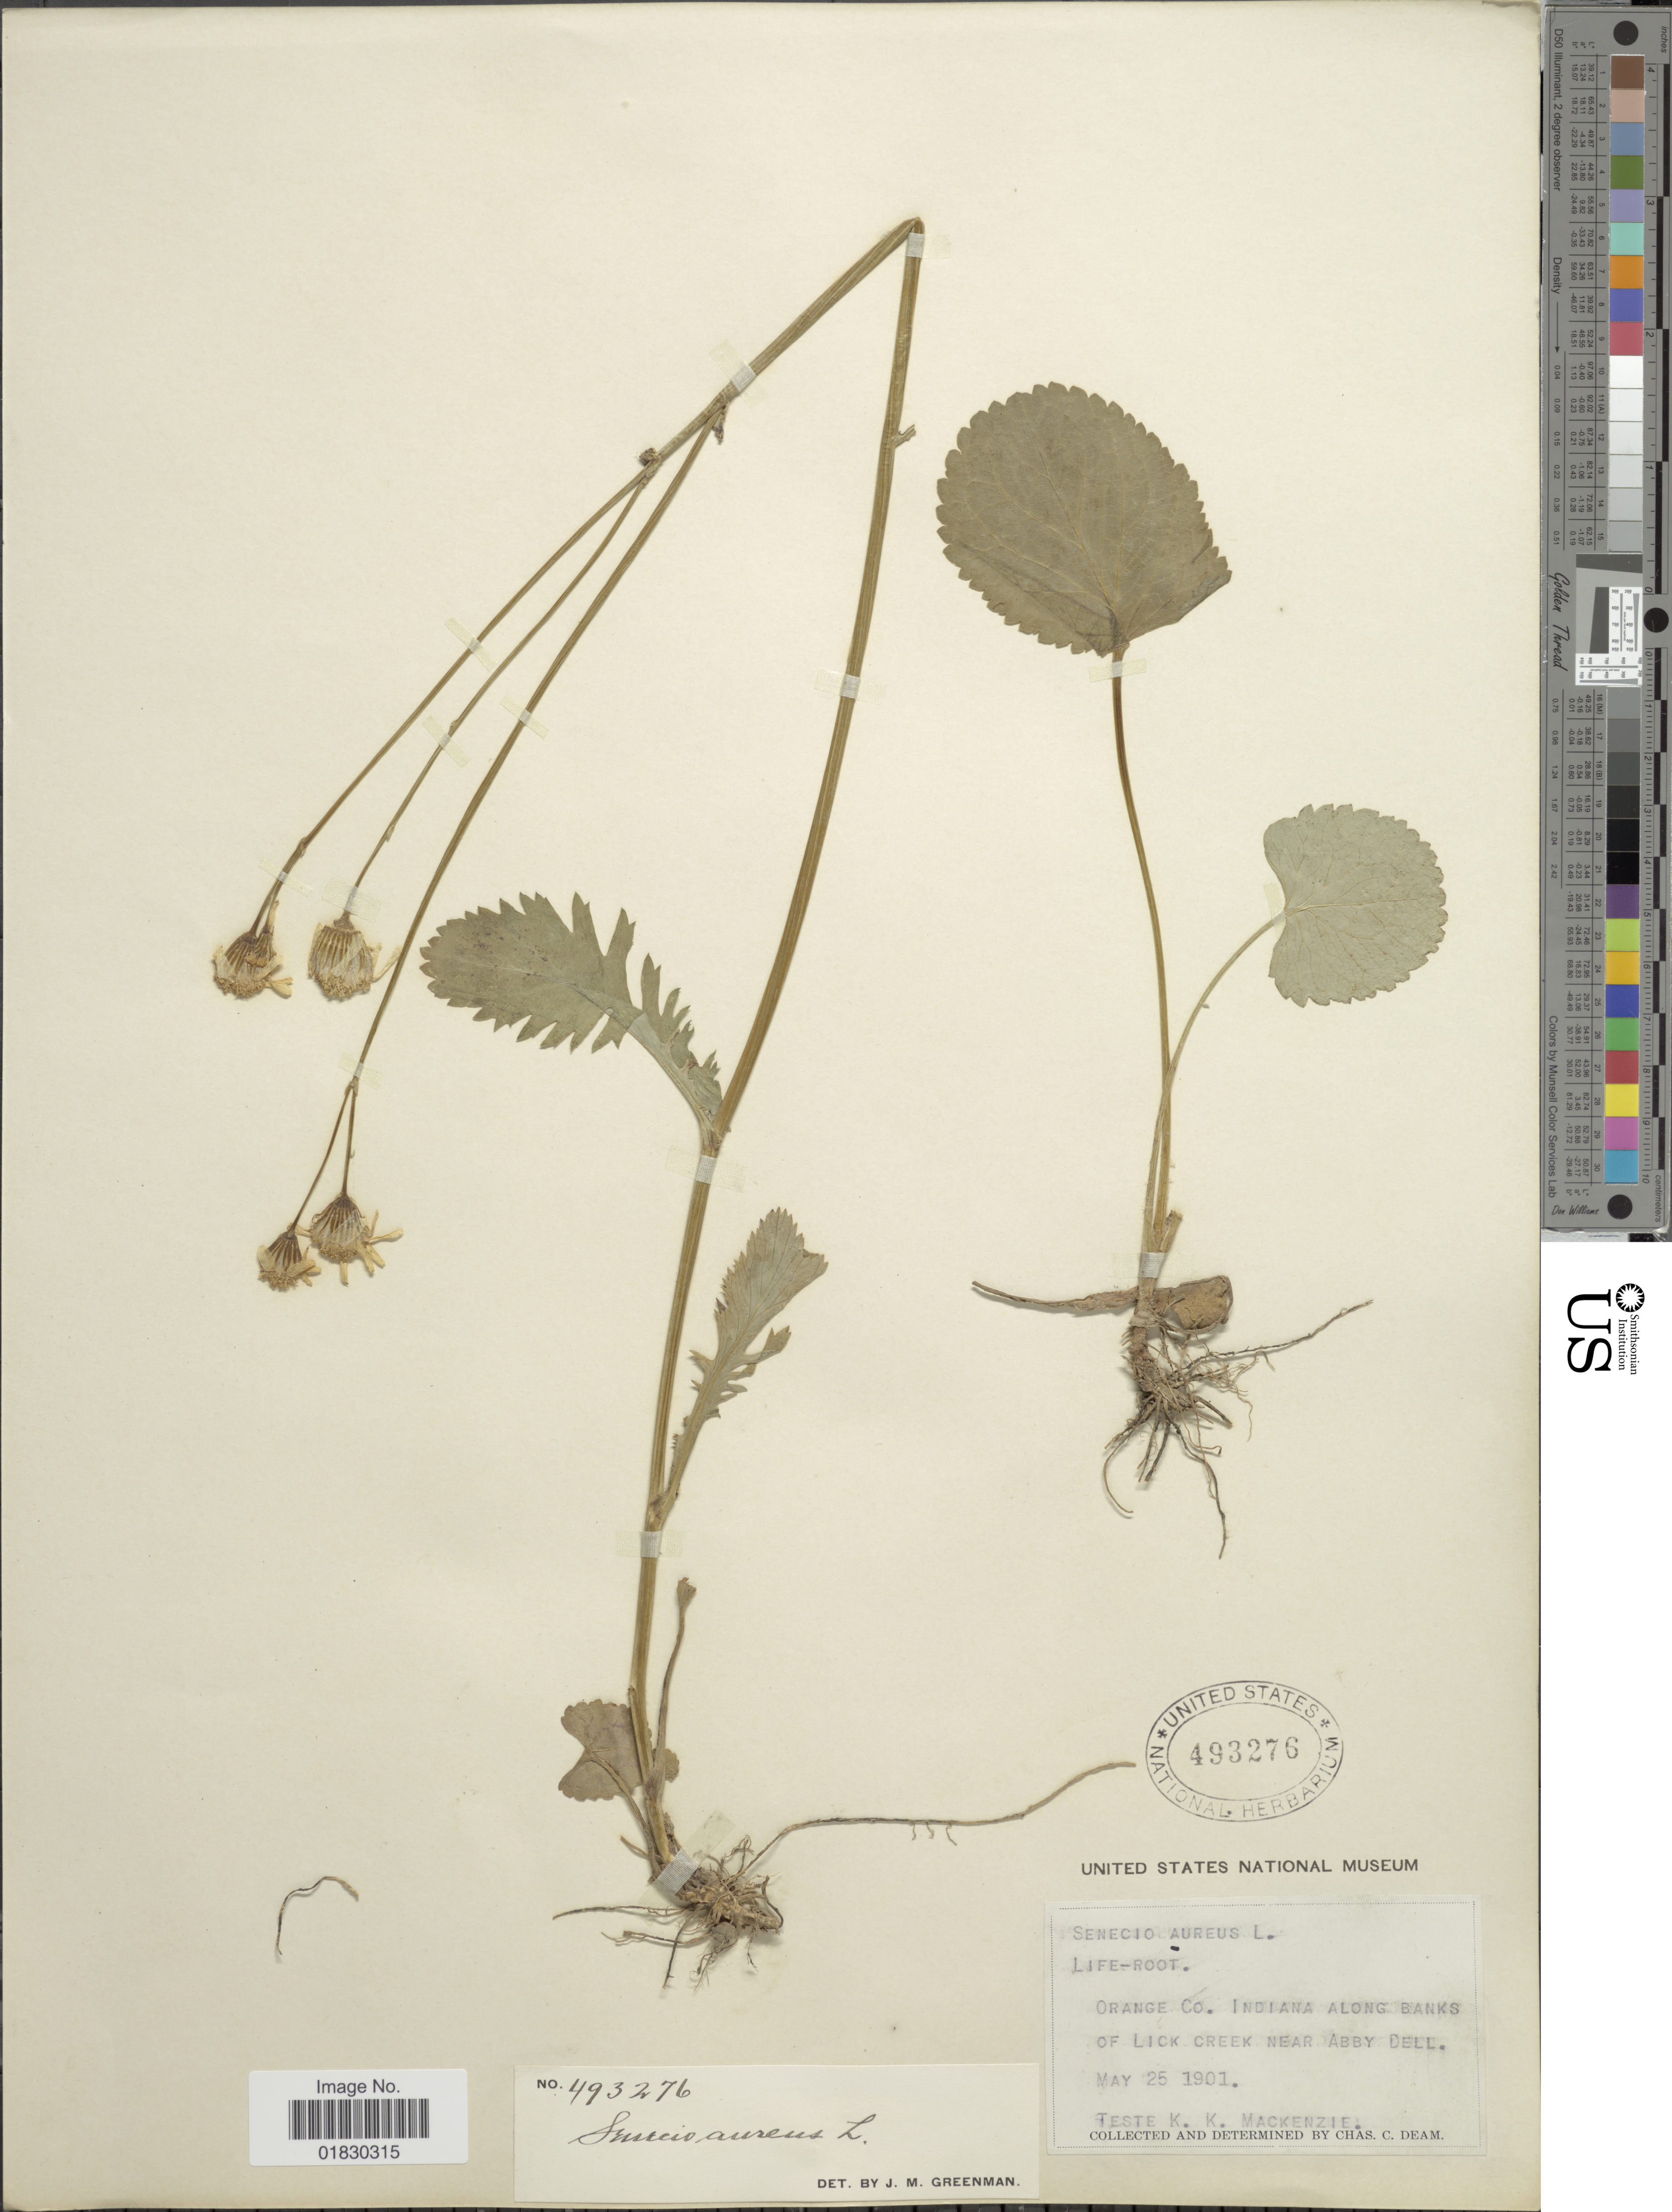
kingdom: Plantae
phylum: Tracheophyta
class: Magnoliopsida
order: Asterales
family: Asteraceae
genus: Packera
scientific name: Packera aurea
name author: (L.) Á. Löve & D. Löve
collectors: C. C. Deam & K. Mackenzie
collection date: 1901-05-25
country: United States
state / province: Indiana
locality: Orange Co., along banks of Lick Creek Near Abby Dell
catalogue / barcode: US 493276